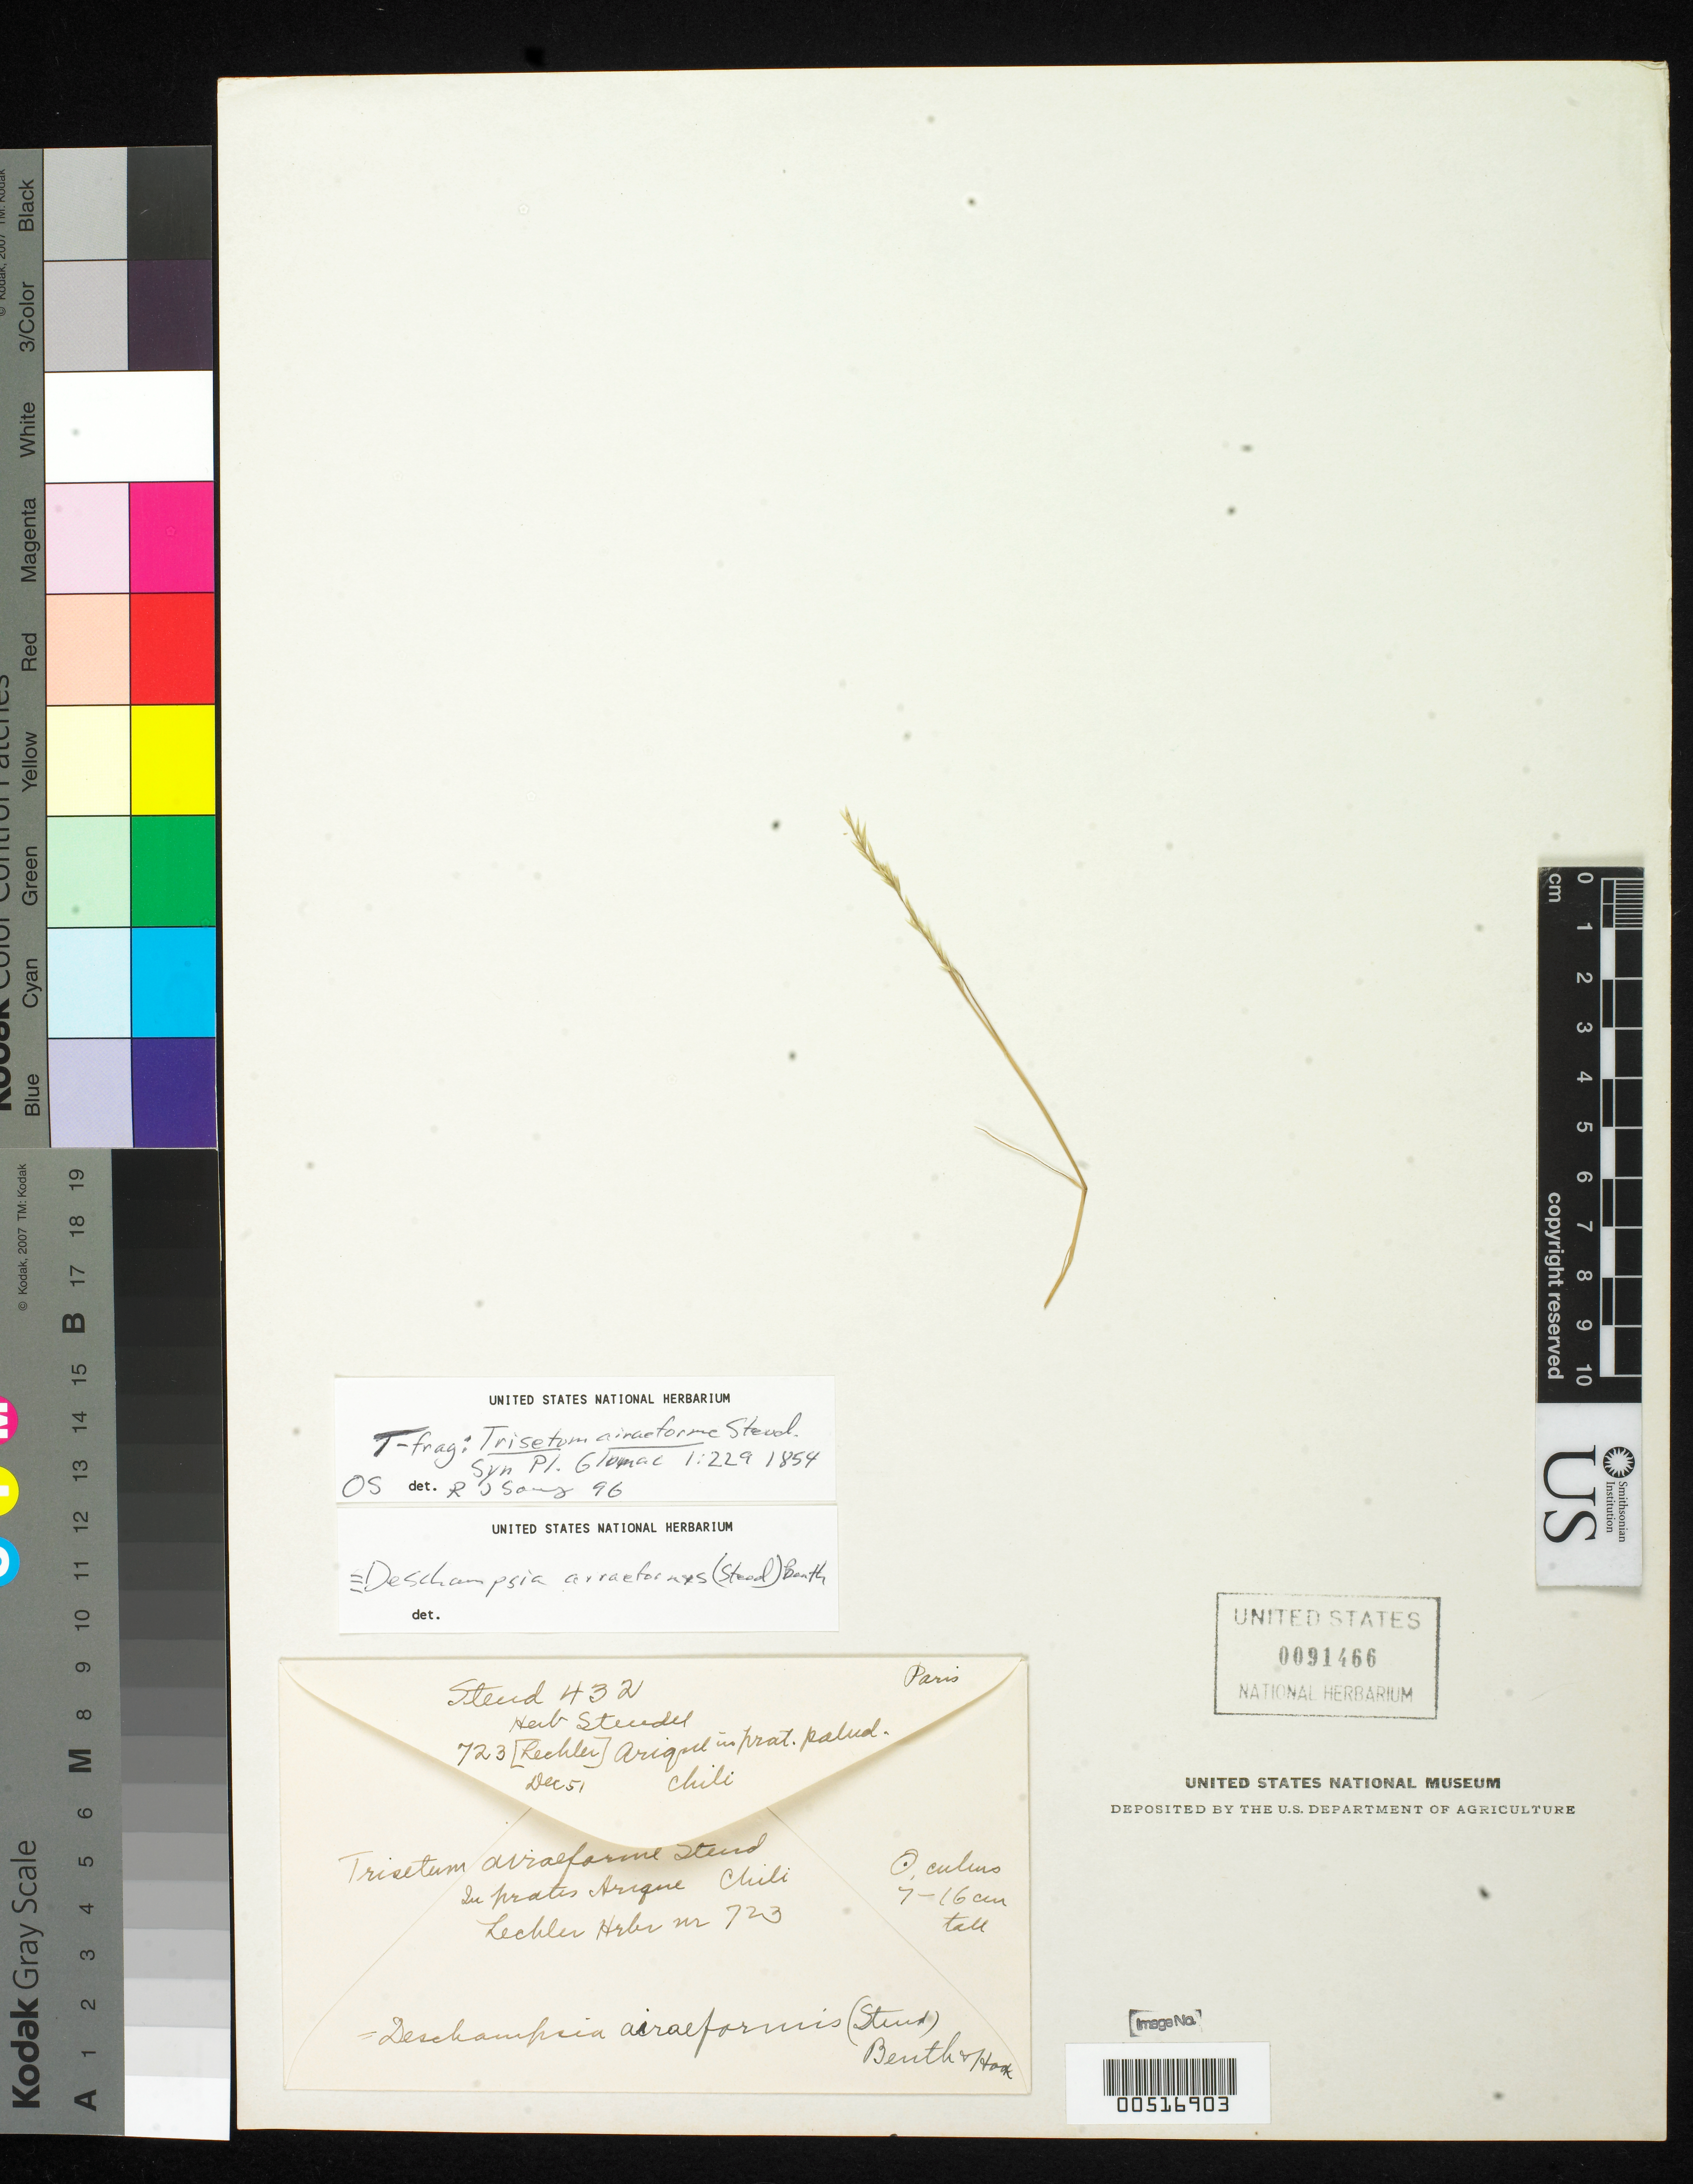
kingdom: Plantae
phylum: Tracheophyta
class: Liliopsida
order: Poales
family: Poaceae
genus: Trisetum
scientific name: Trisetum airiforme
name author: Steud.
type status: Type Fragment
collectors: W. Lechler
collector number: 723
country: Chile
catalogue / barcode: US 91466